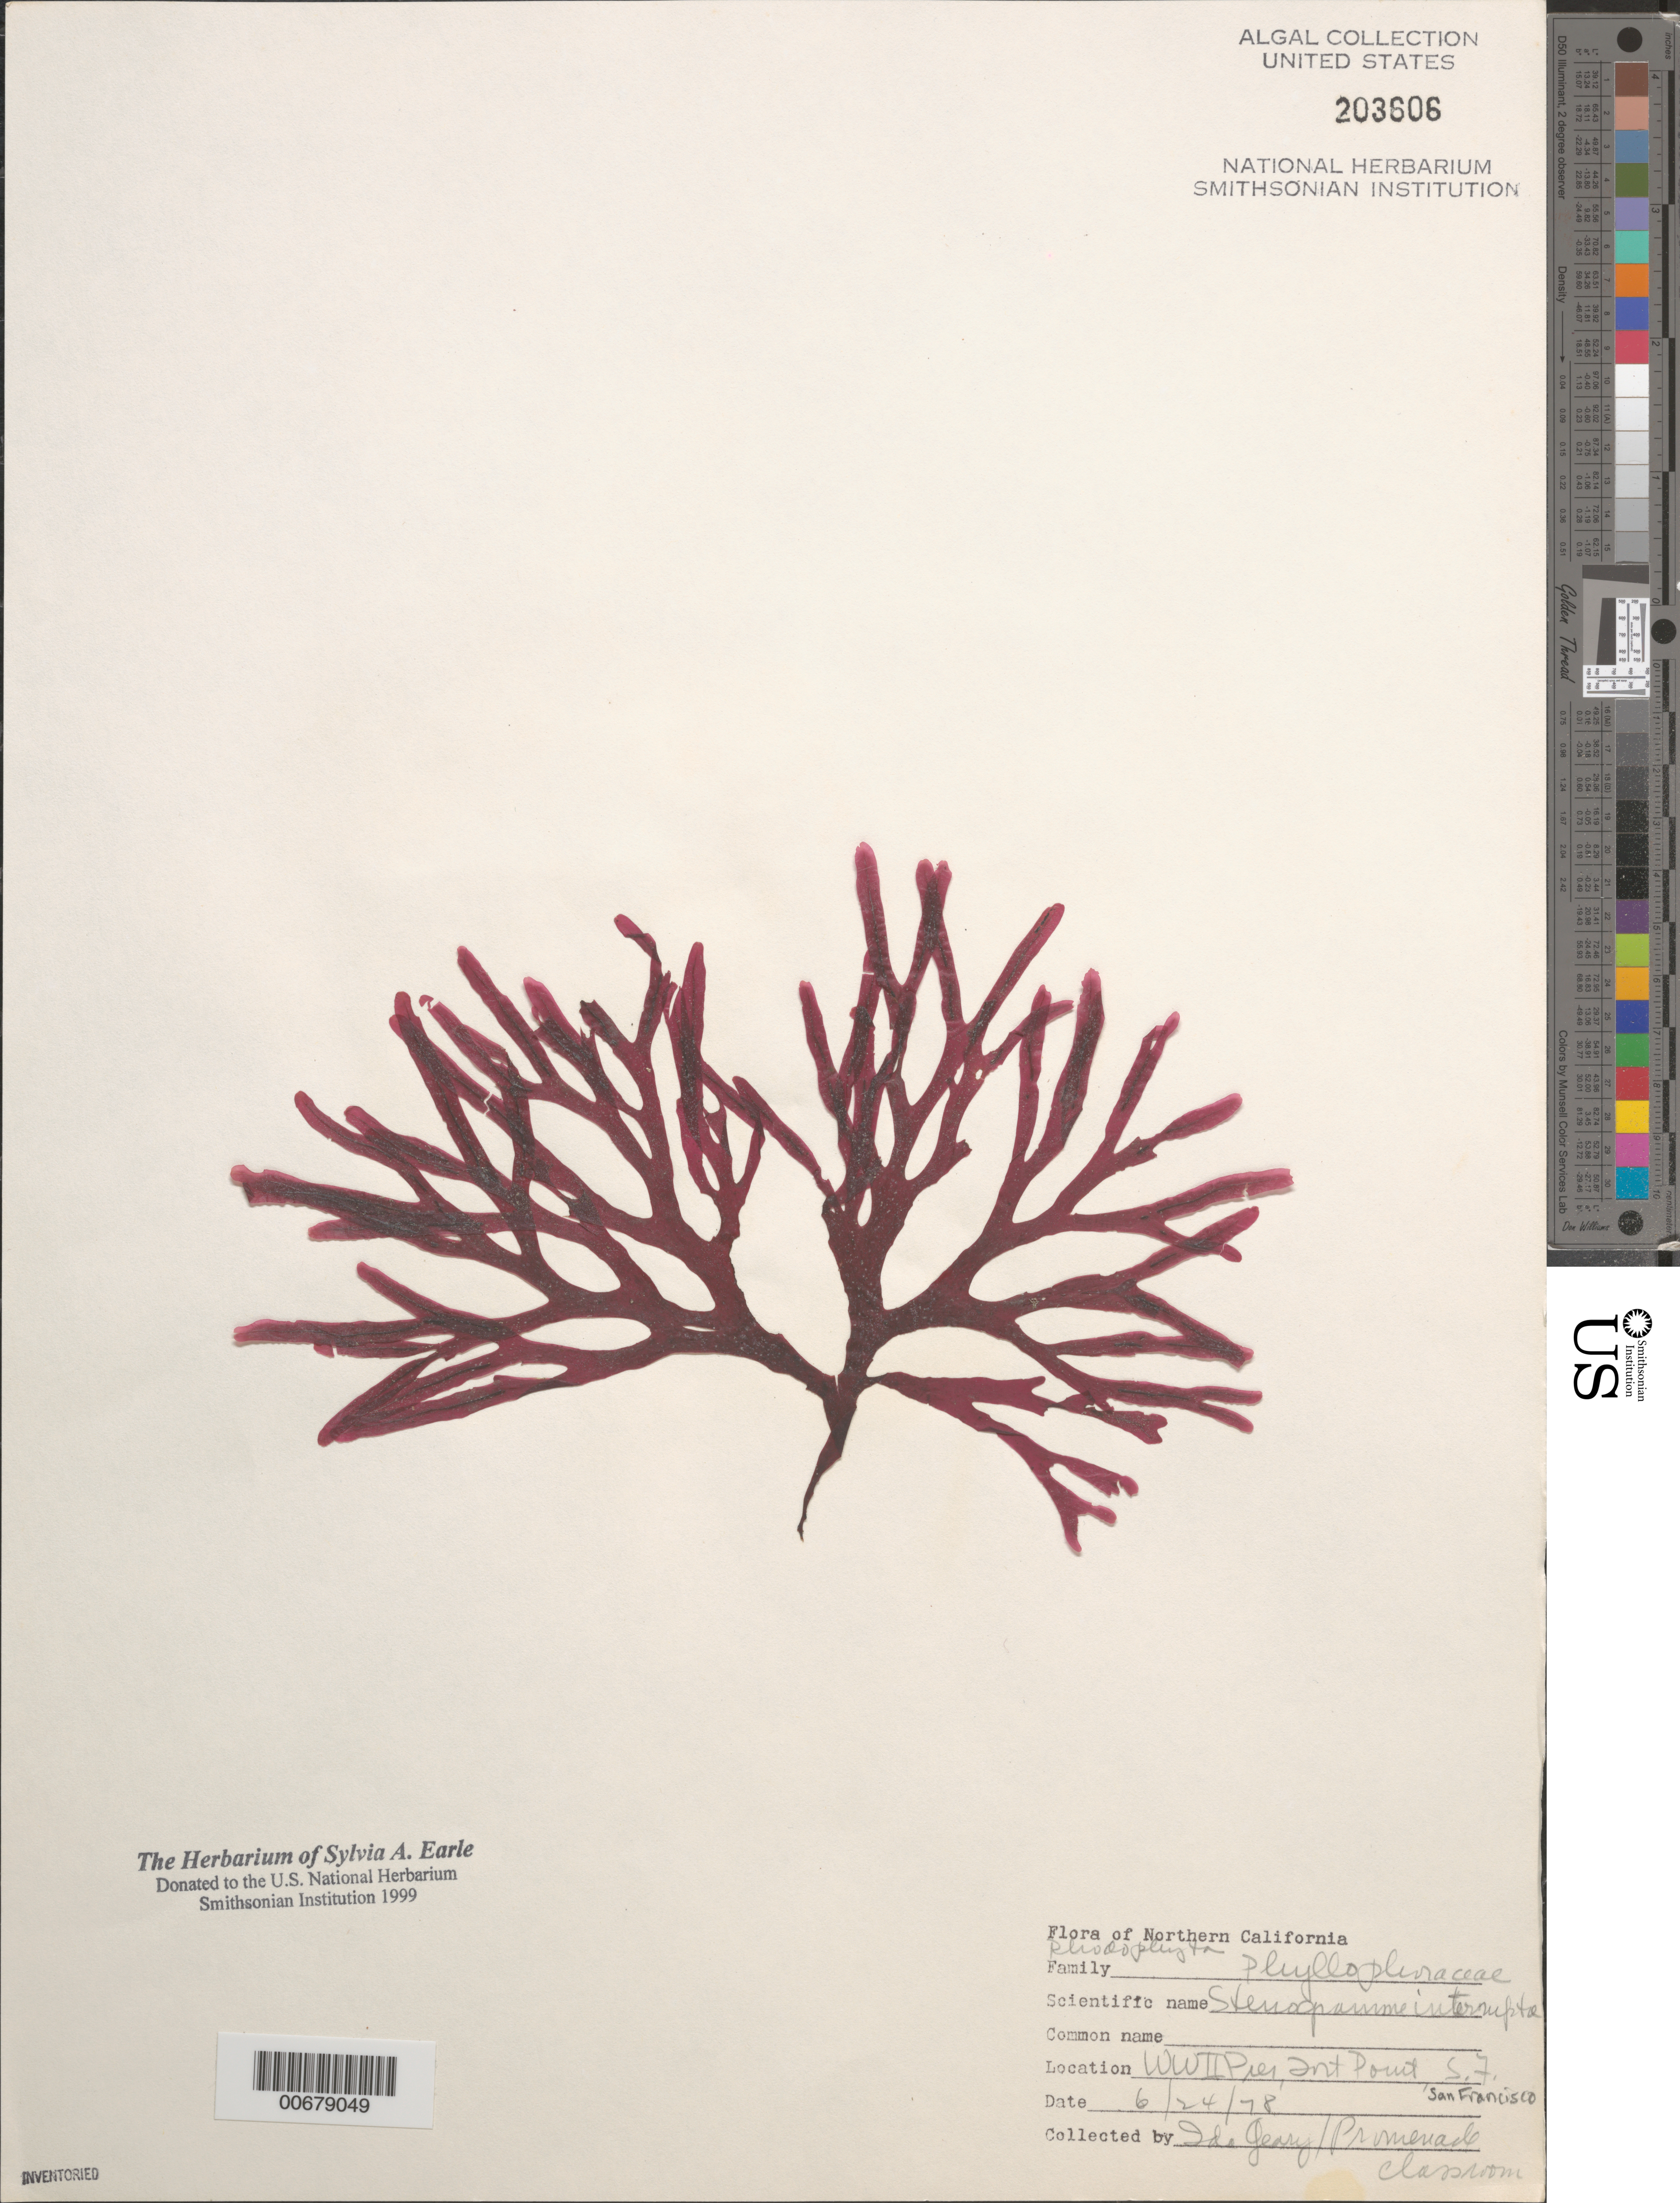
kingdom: Plantae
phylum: Rhodophyta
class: Florideophyceae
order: Gigartinales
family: Phyllophoraceae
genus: Stenogramma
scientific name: Stenogramma interruptum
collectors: I. Geary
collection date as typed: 24 Jun 1978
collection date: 1978-06-24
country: United States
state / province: California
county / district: San Francisco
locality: San Francisco, Fort Point, World War II Pier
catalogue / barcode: US 203606